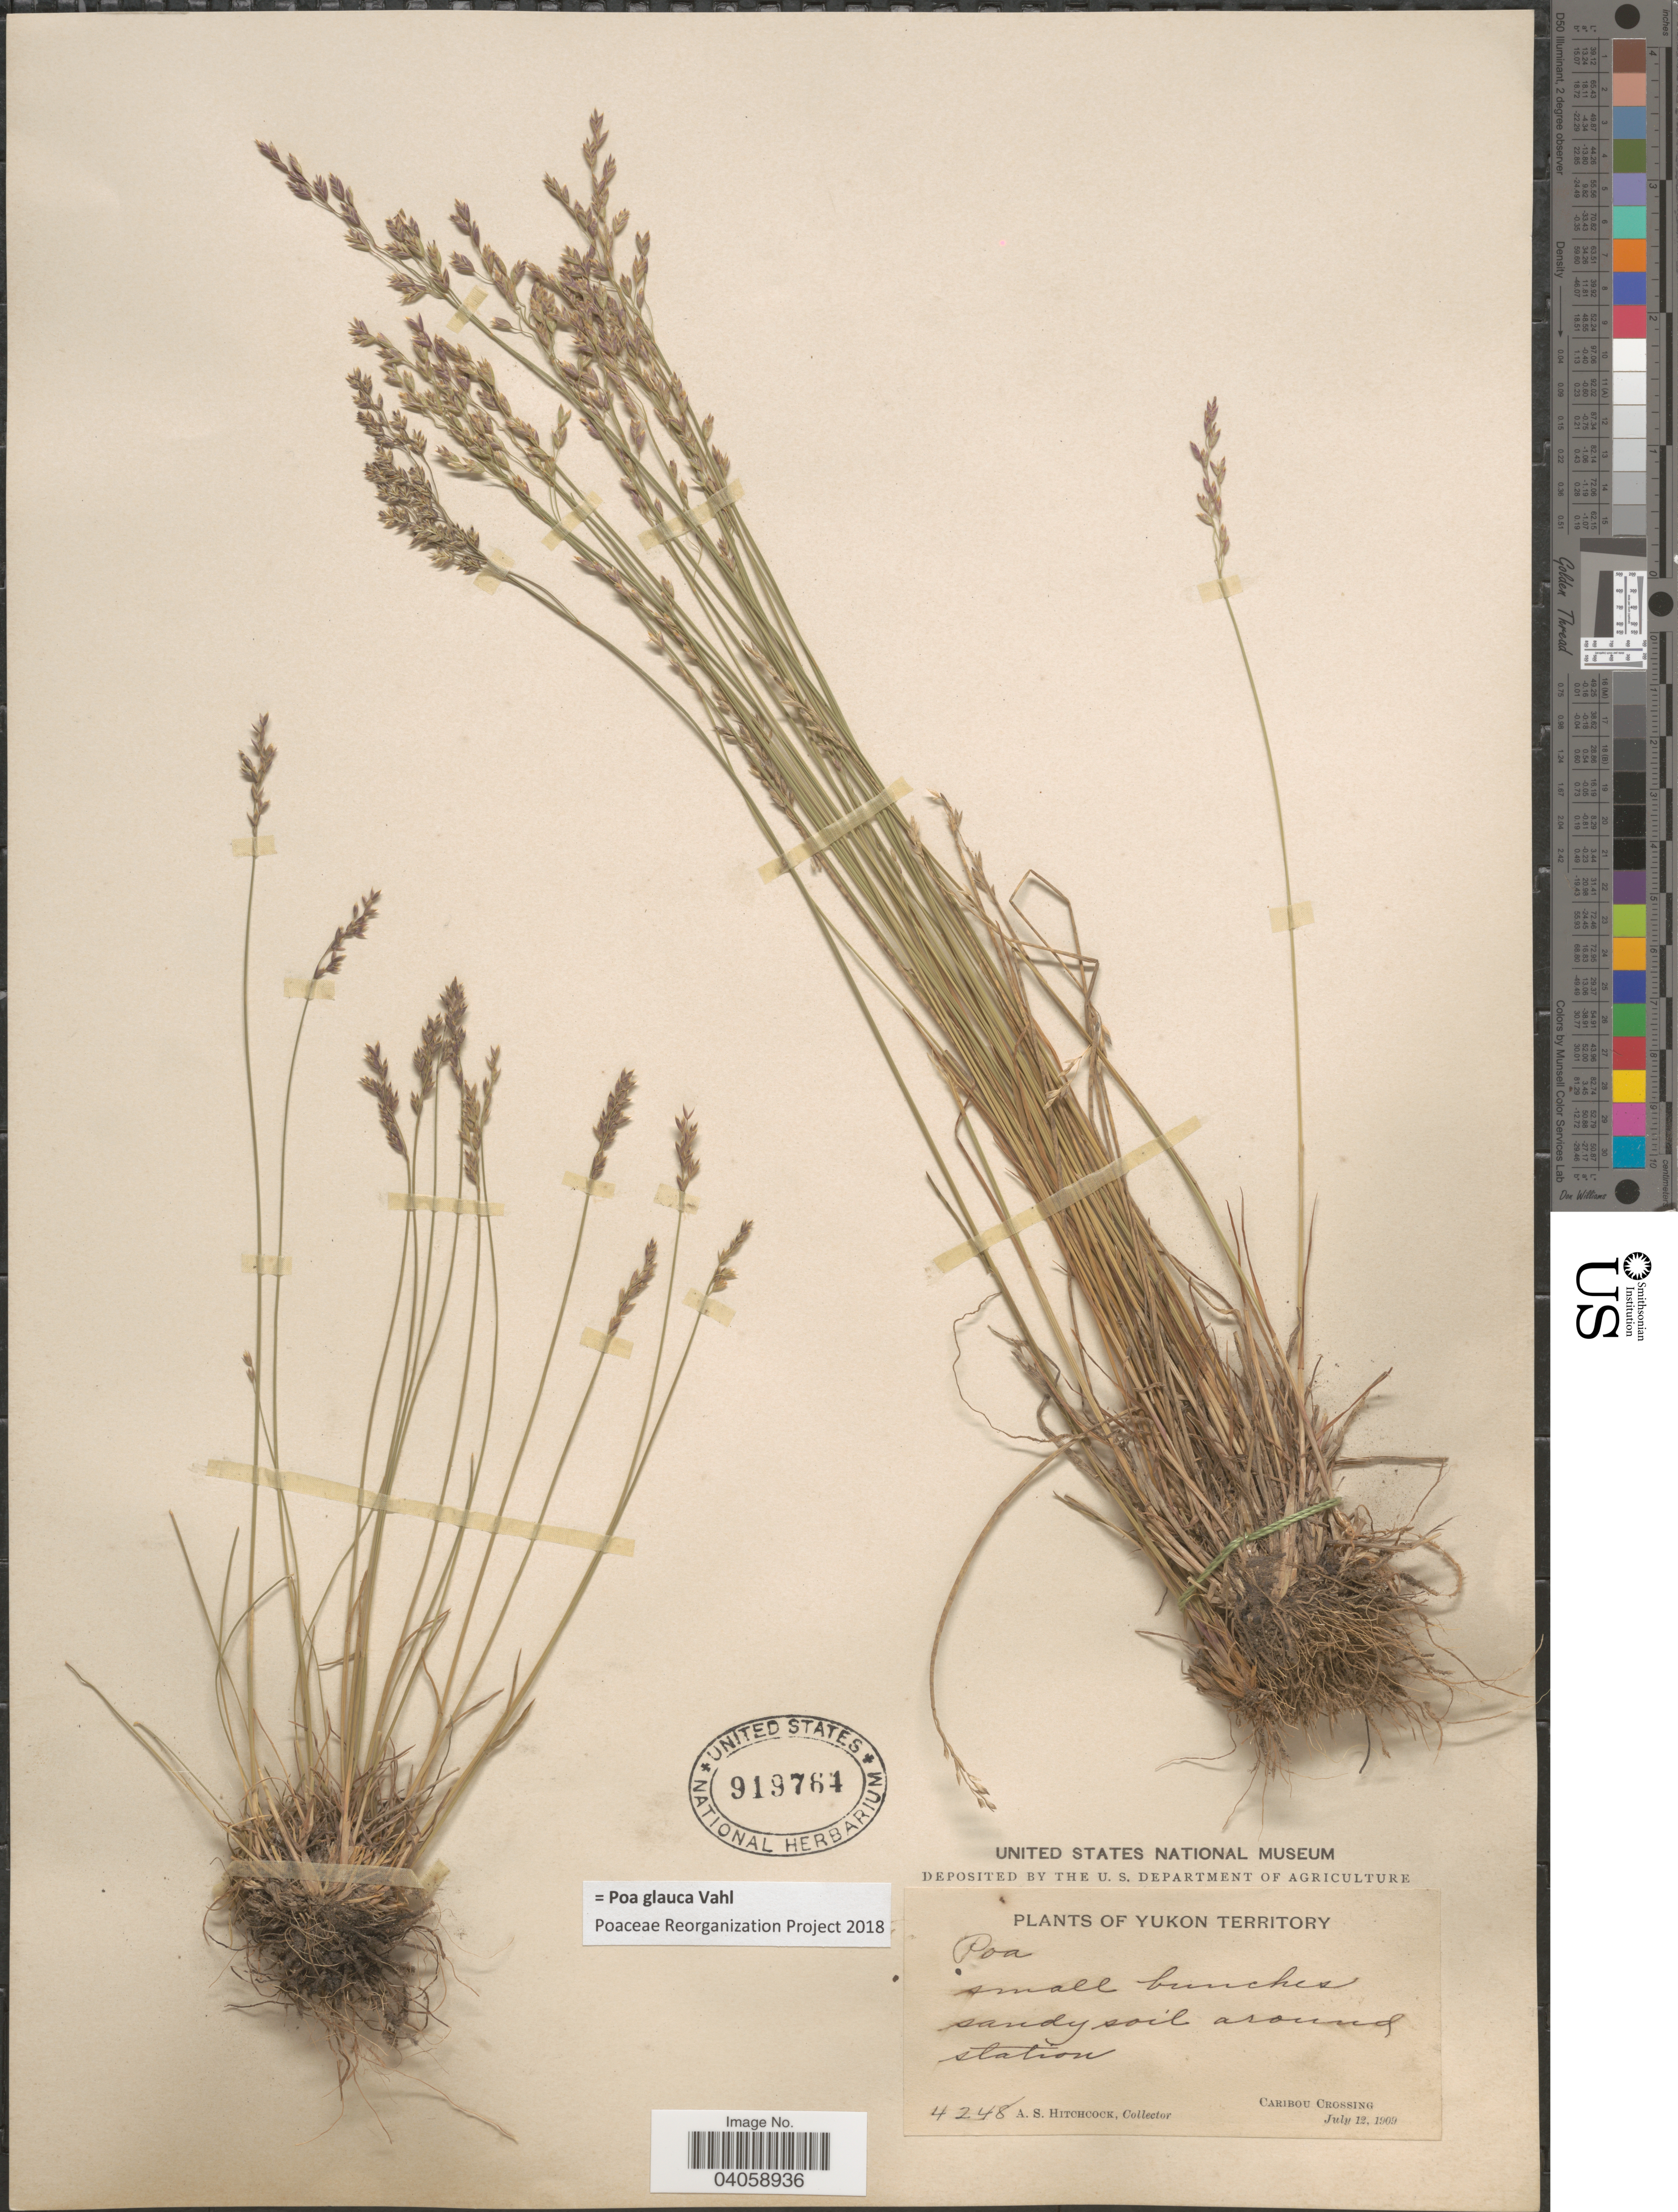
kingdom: Plantae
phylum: Tracheophyta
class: Liliopsida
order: Poales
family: Poaceae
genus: Poa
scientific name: Poa glauca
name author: Vahl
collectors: A. S. Hitchcock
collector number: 4248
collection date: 1909-07-12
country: Canada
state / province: Yukon Territory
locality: Around station. Caribou Crossing.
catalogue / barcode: US 919764